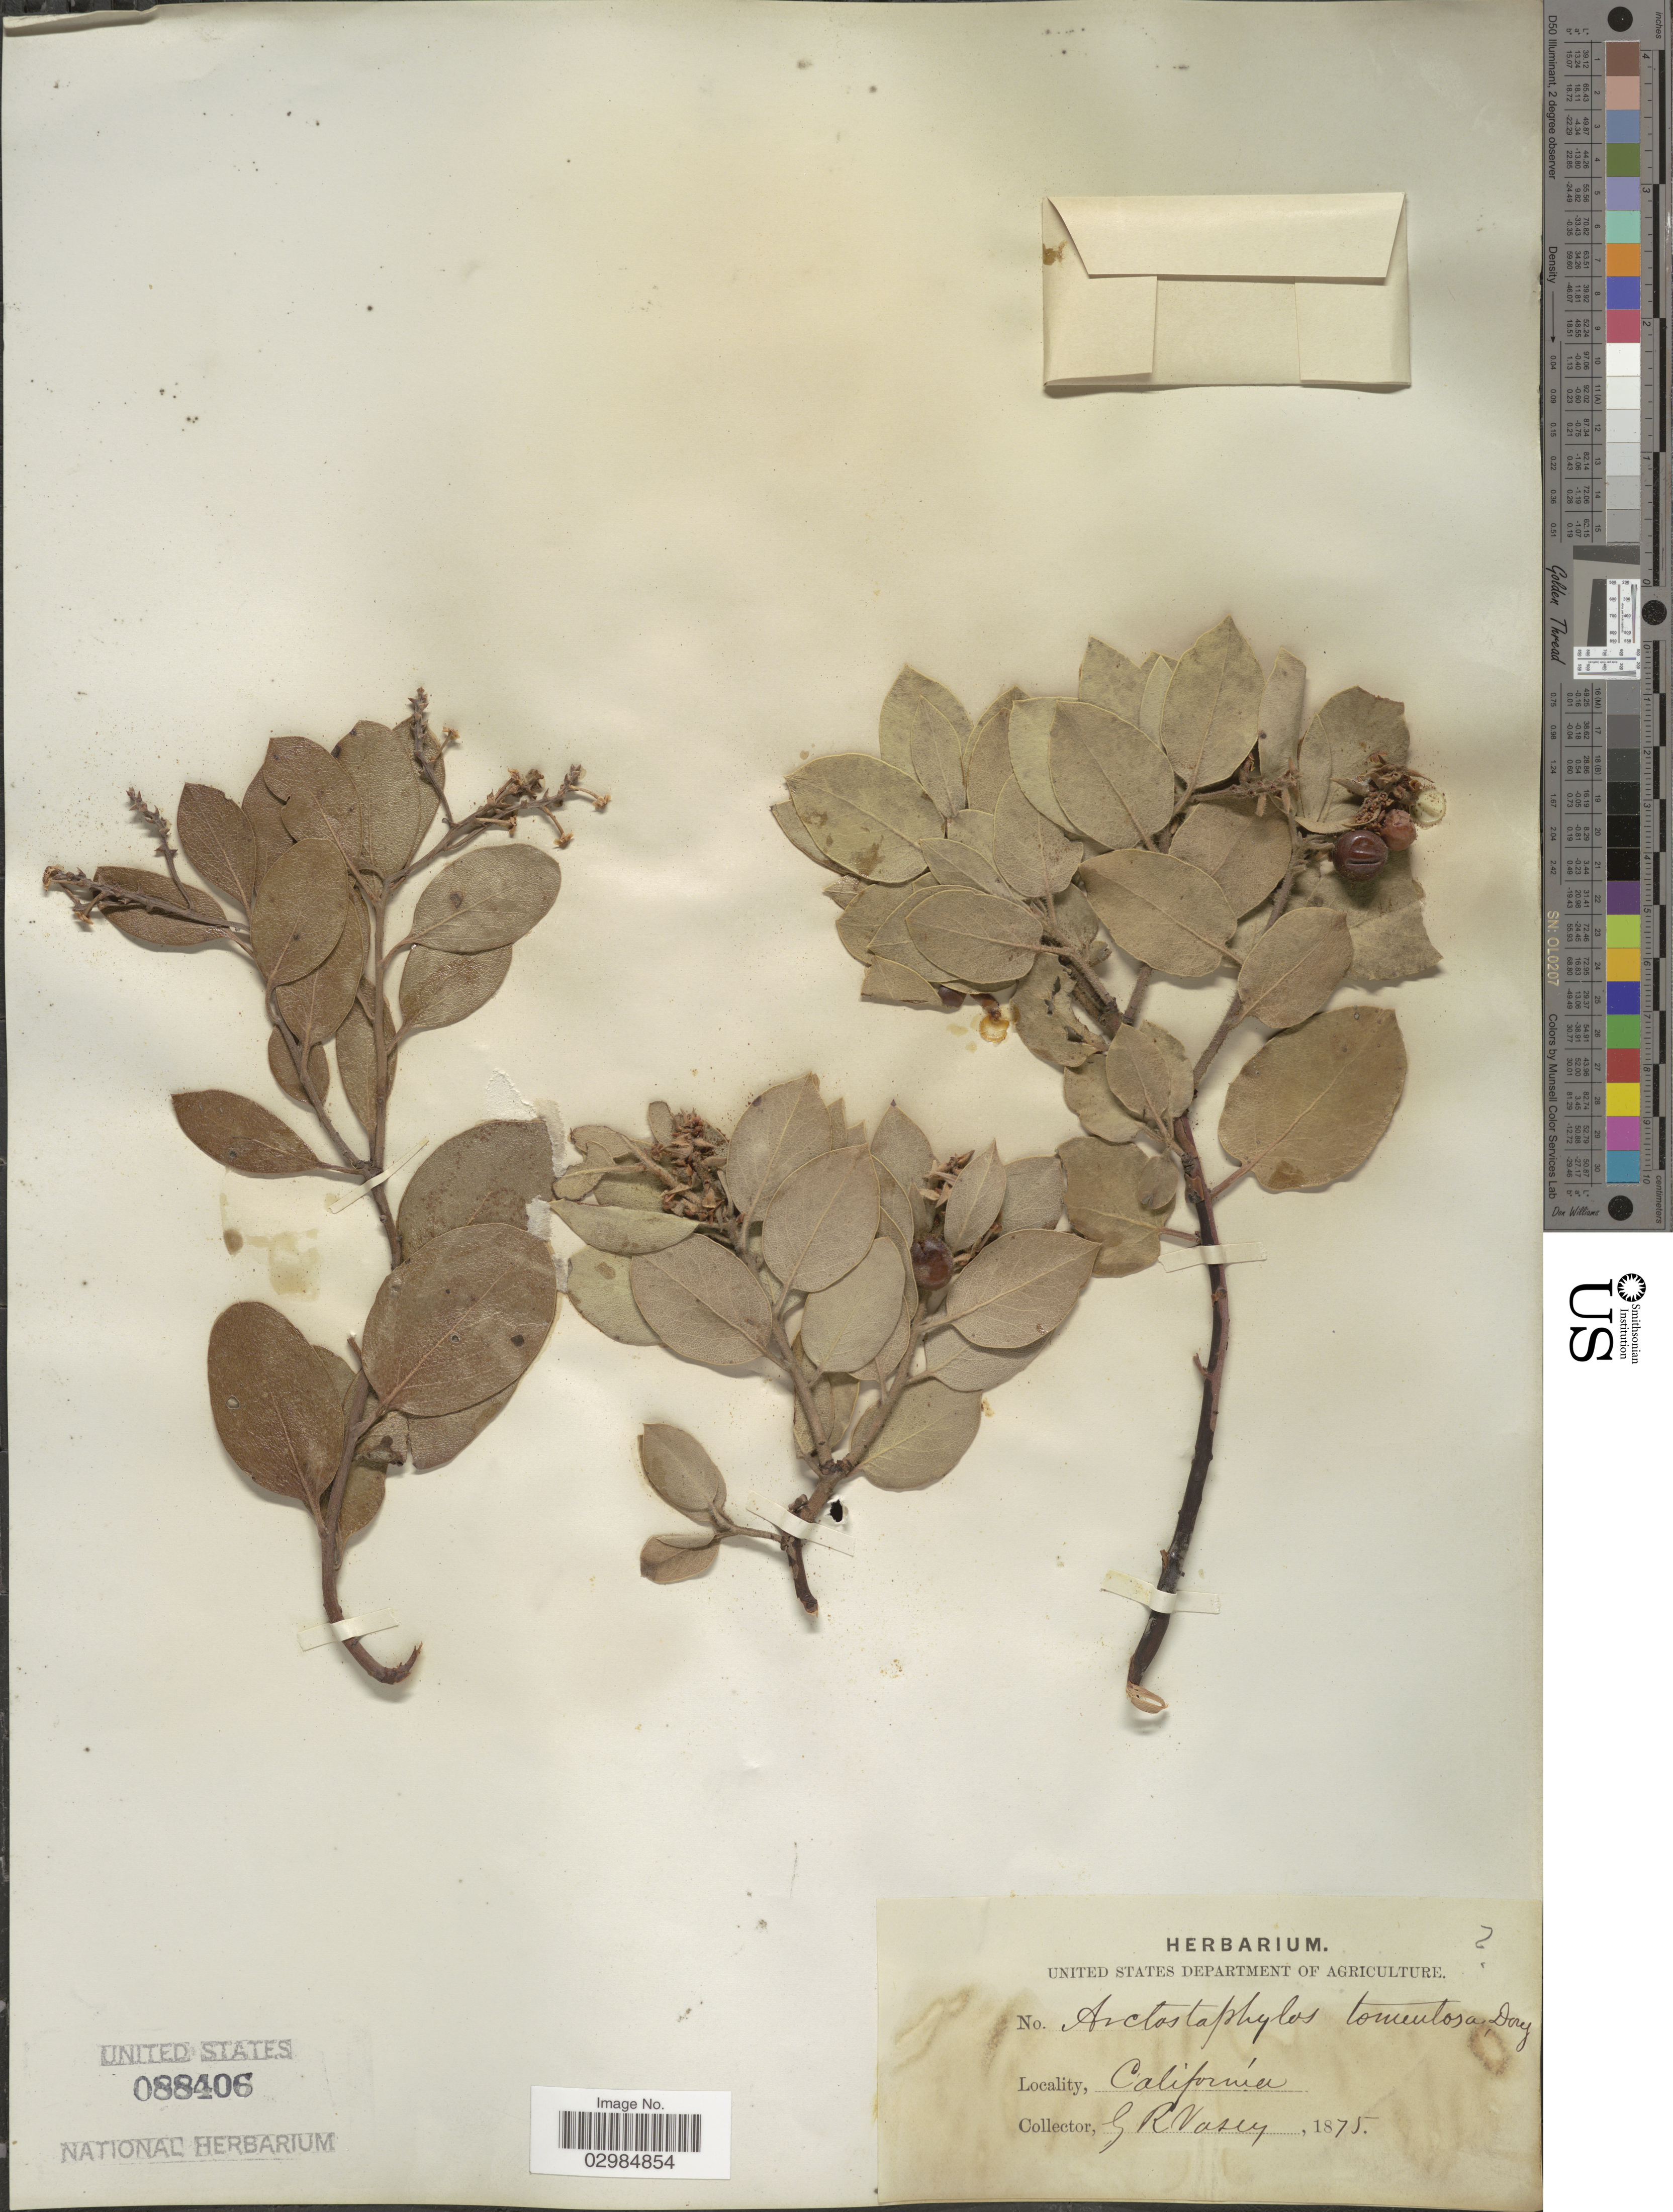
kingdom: Plantae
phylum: Tracheophyta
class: Magnoliopsida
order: Ericales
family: Ericaceae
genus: Arctostaphylos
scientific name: Arctostaphylos tomentosa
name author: (Pursh) Lindl.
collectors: G. R. Vasey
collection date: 1875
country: United States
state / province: California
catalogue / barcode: US 88406